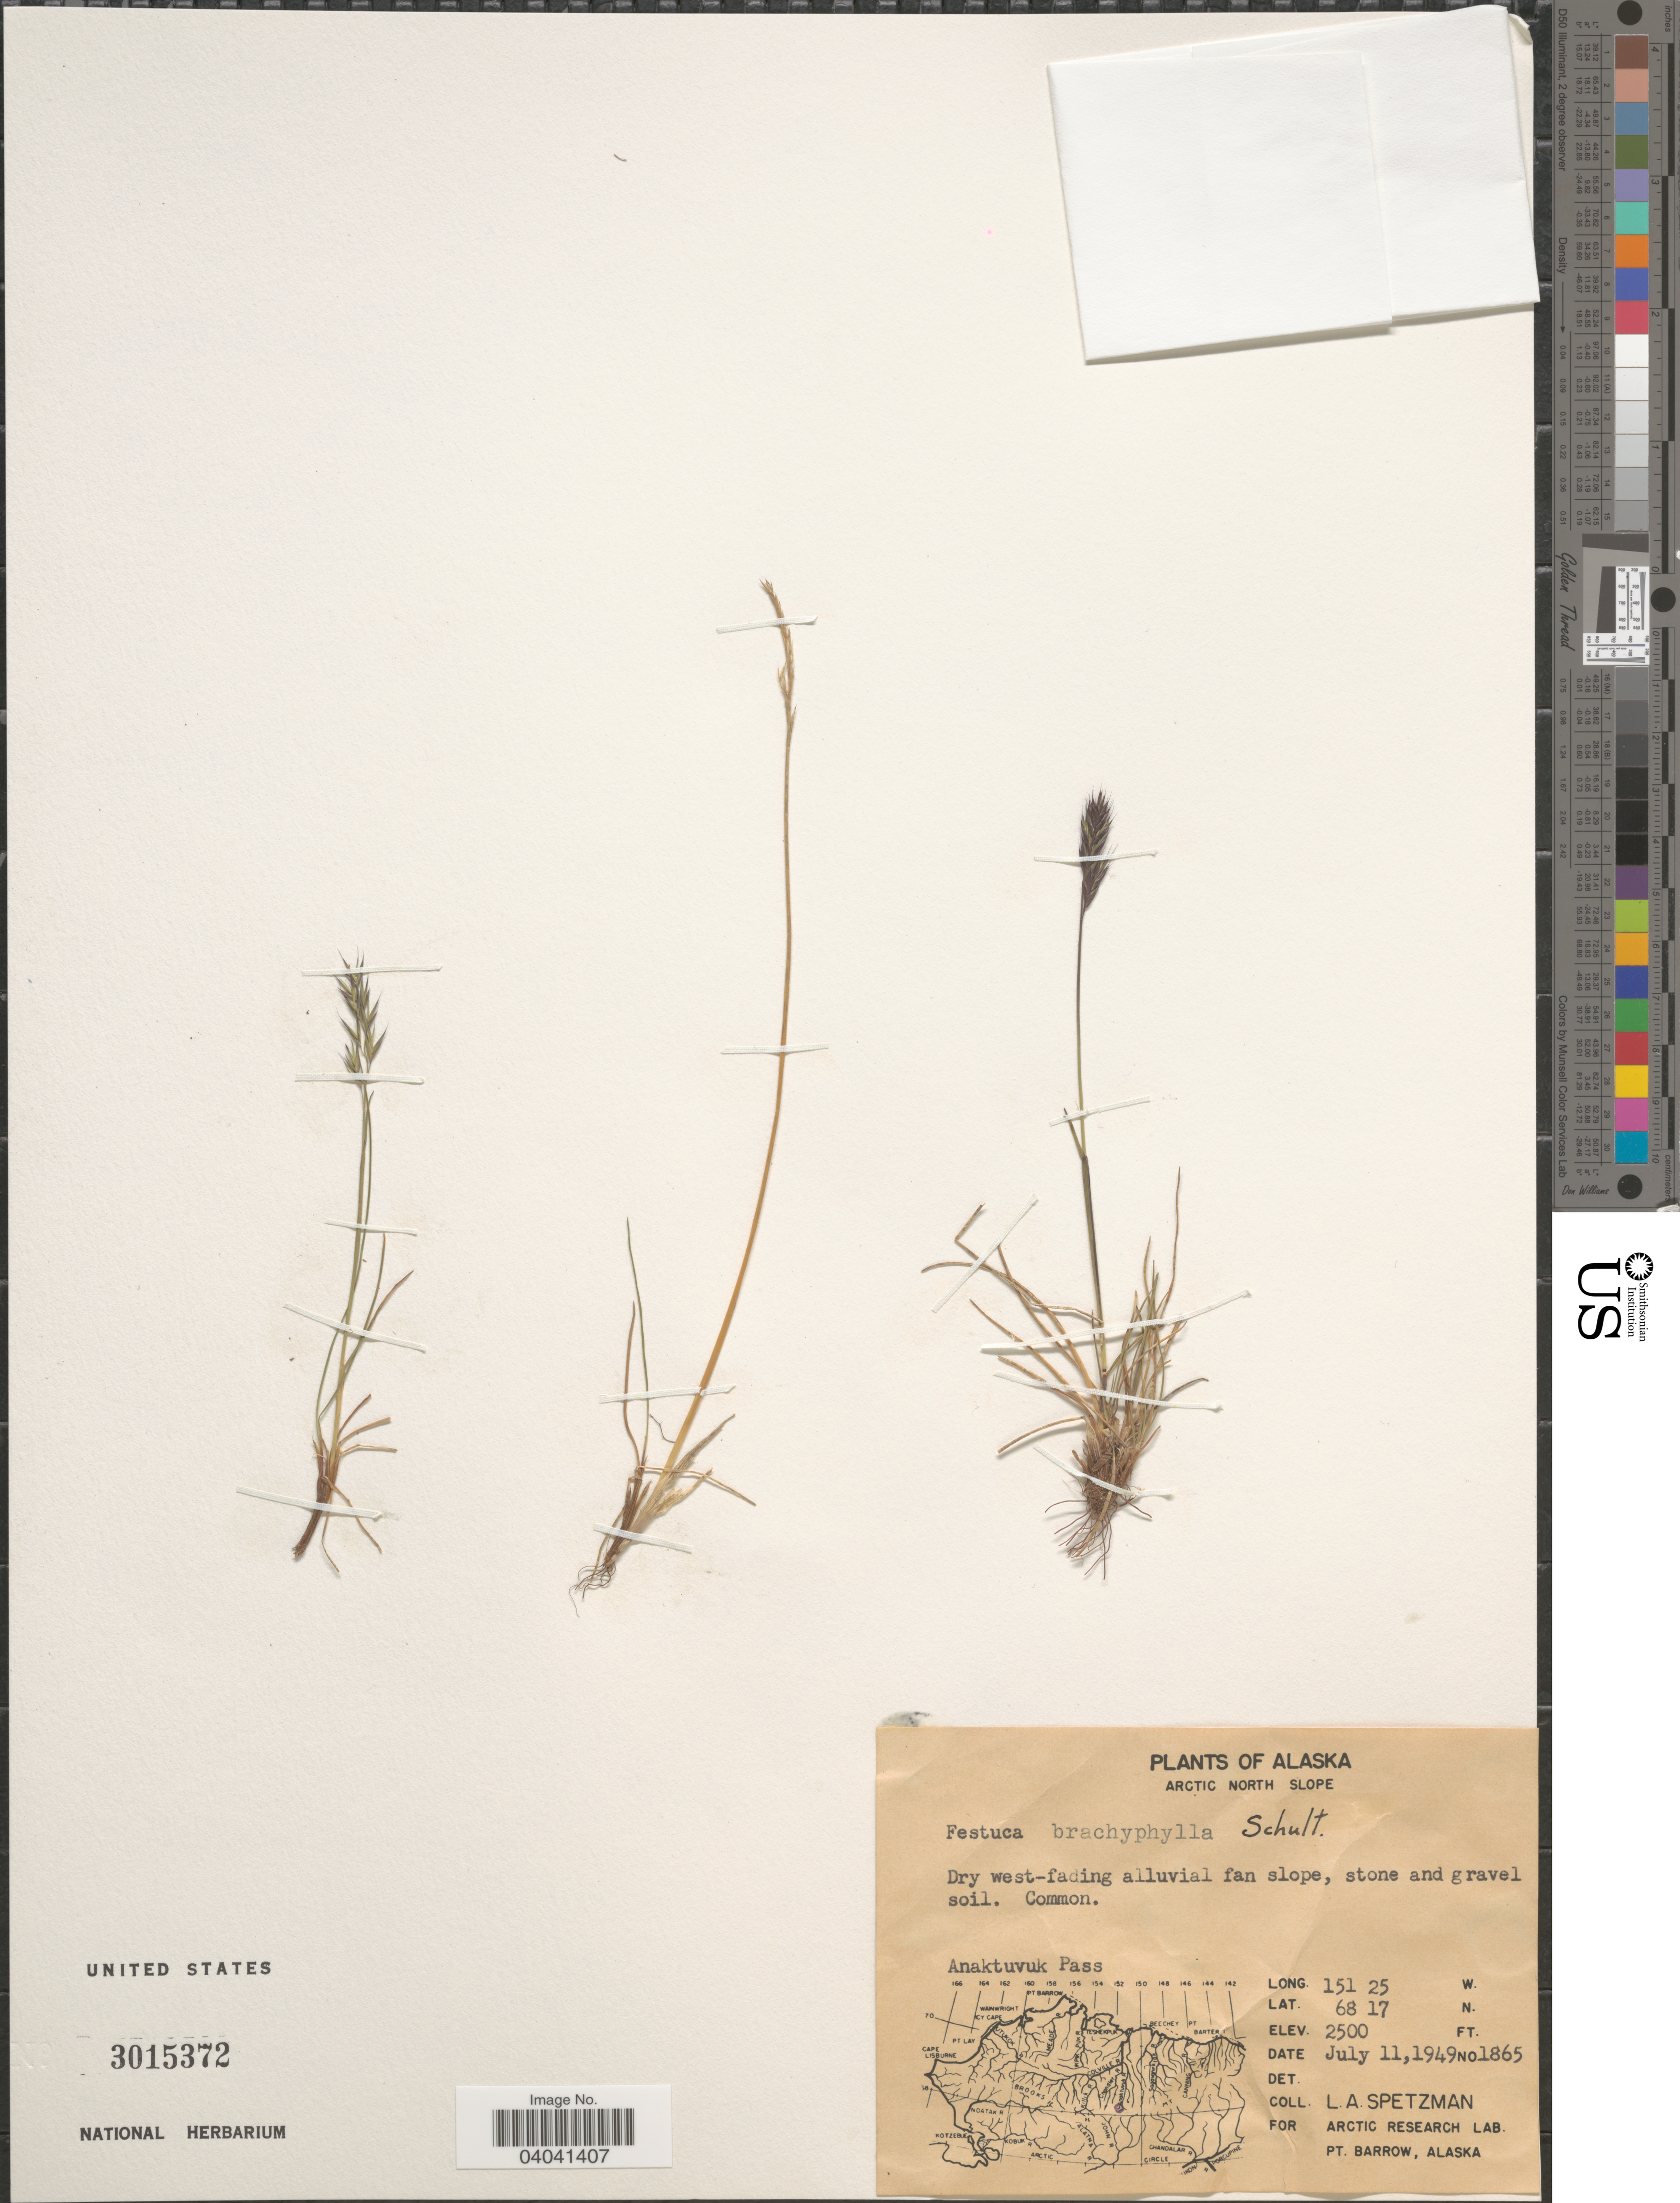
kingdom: Plantae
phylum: Tracheophyta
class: Liliopsida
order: Poales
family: Poaceae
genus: Festuca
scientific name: Festuca brachyphylla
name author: Schult. & Schult. f.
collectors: L. Spetzman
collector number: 1865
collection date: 1949-07-11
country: United States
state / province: Alaska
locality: Arctic North Slope. Dry west-fading alluvial fan slope, stone and gravel soil. Anaktuvuk Pass.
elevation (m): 762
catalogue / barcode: US 3015372